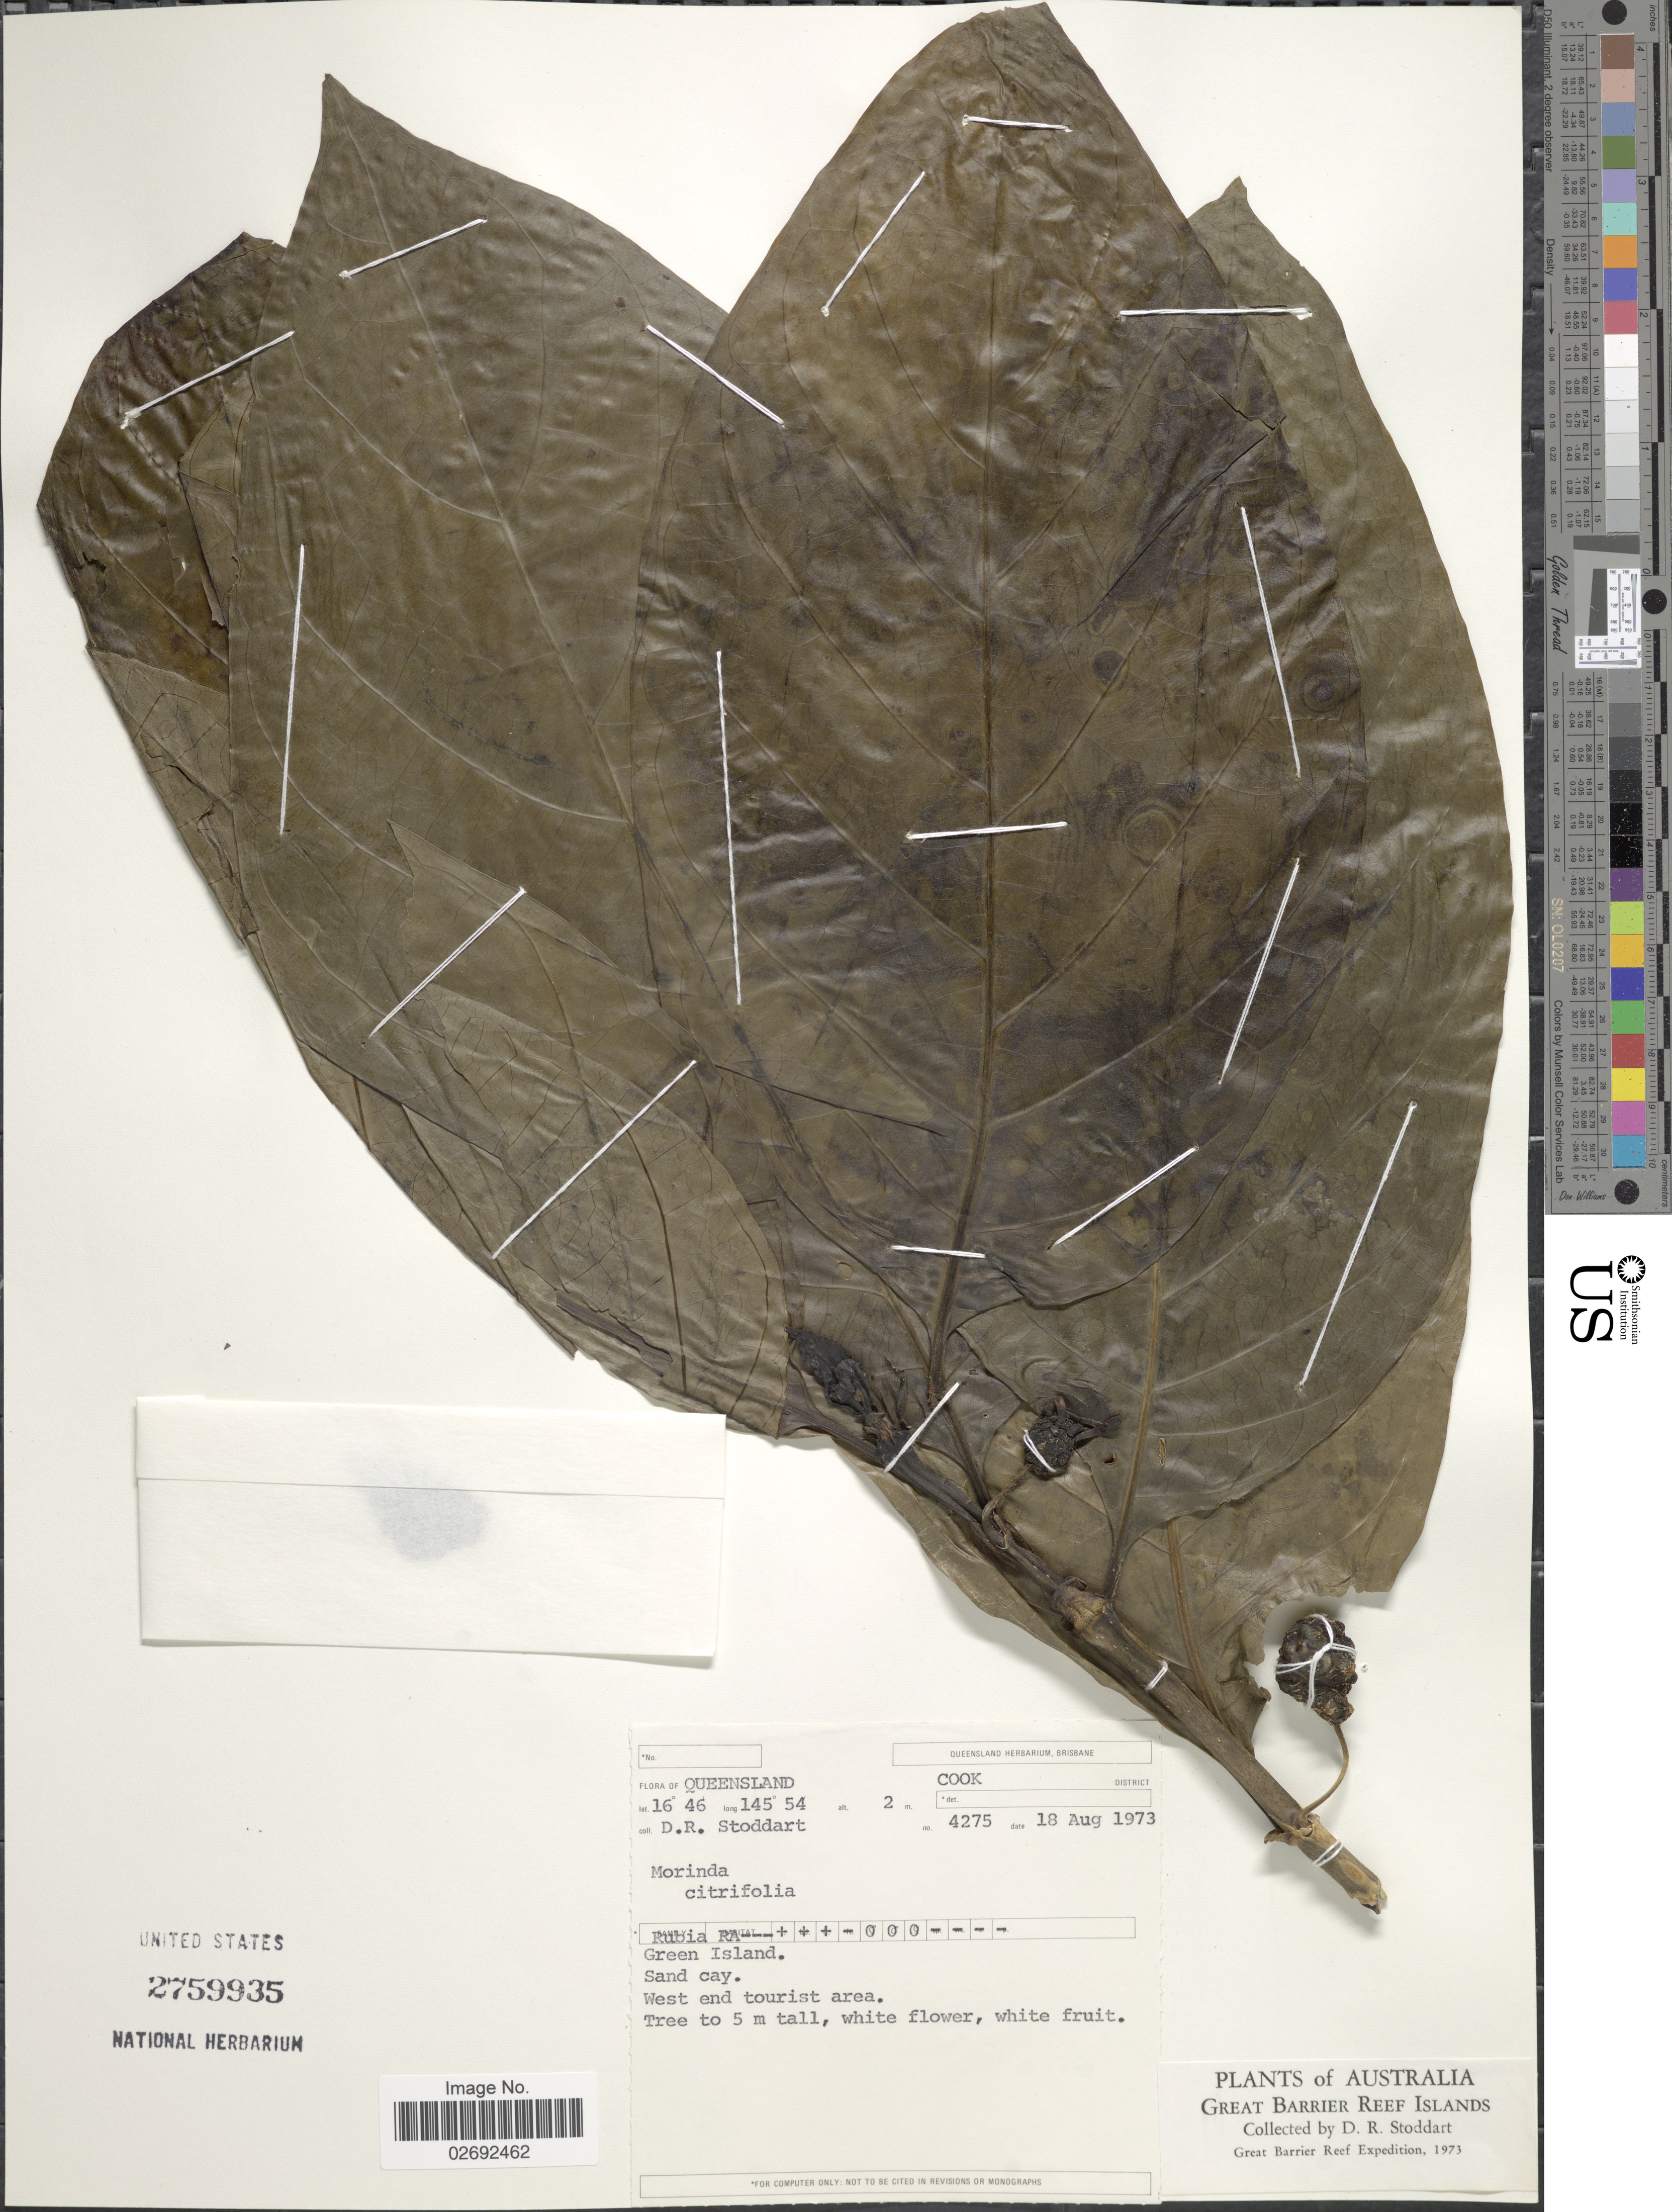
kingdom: Plantae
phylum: Tracheophyta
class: Magnoliopsida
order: Gentianales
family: Rubiaceae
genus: Morinda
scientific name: Morinda citrifolia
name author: L.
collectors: D. R. Stoddart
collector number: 4275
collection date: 1973-08-18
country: Australia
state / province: Queensland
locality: Cook District. Green Island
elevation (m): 2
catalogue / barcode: US 2759935